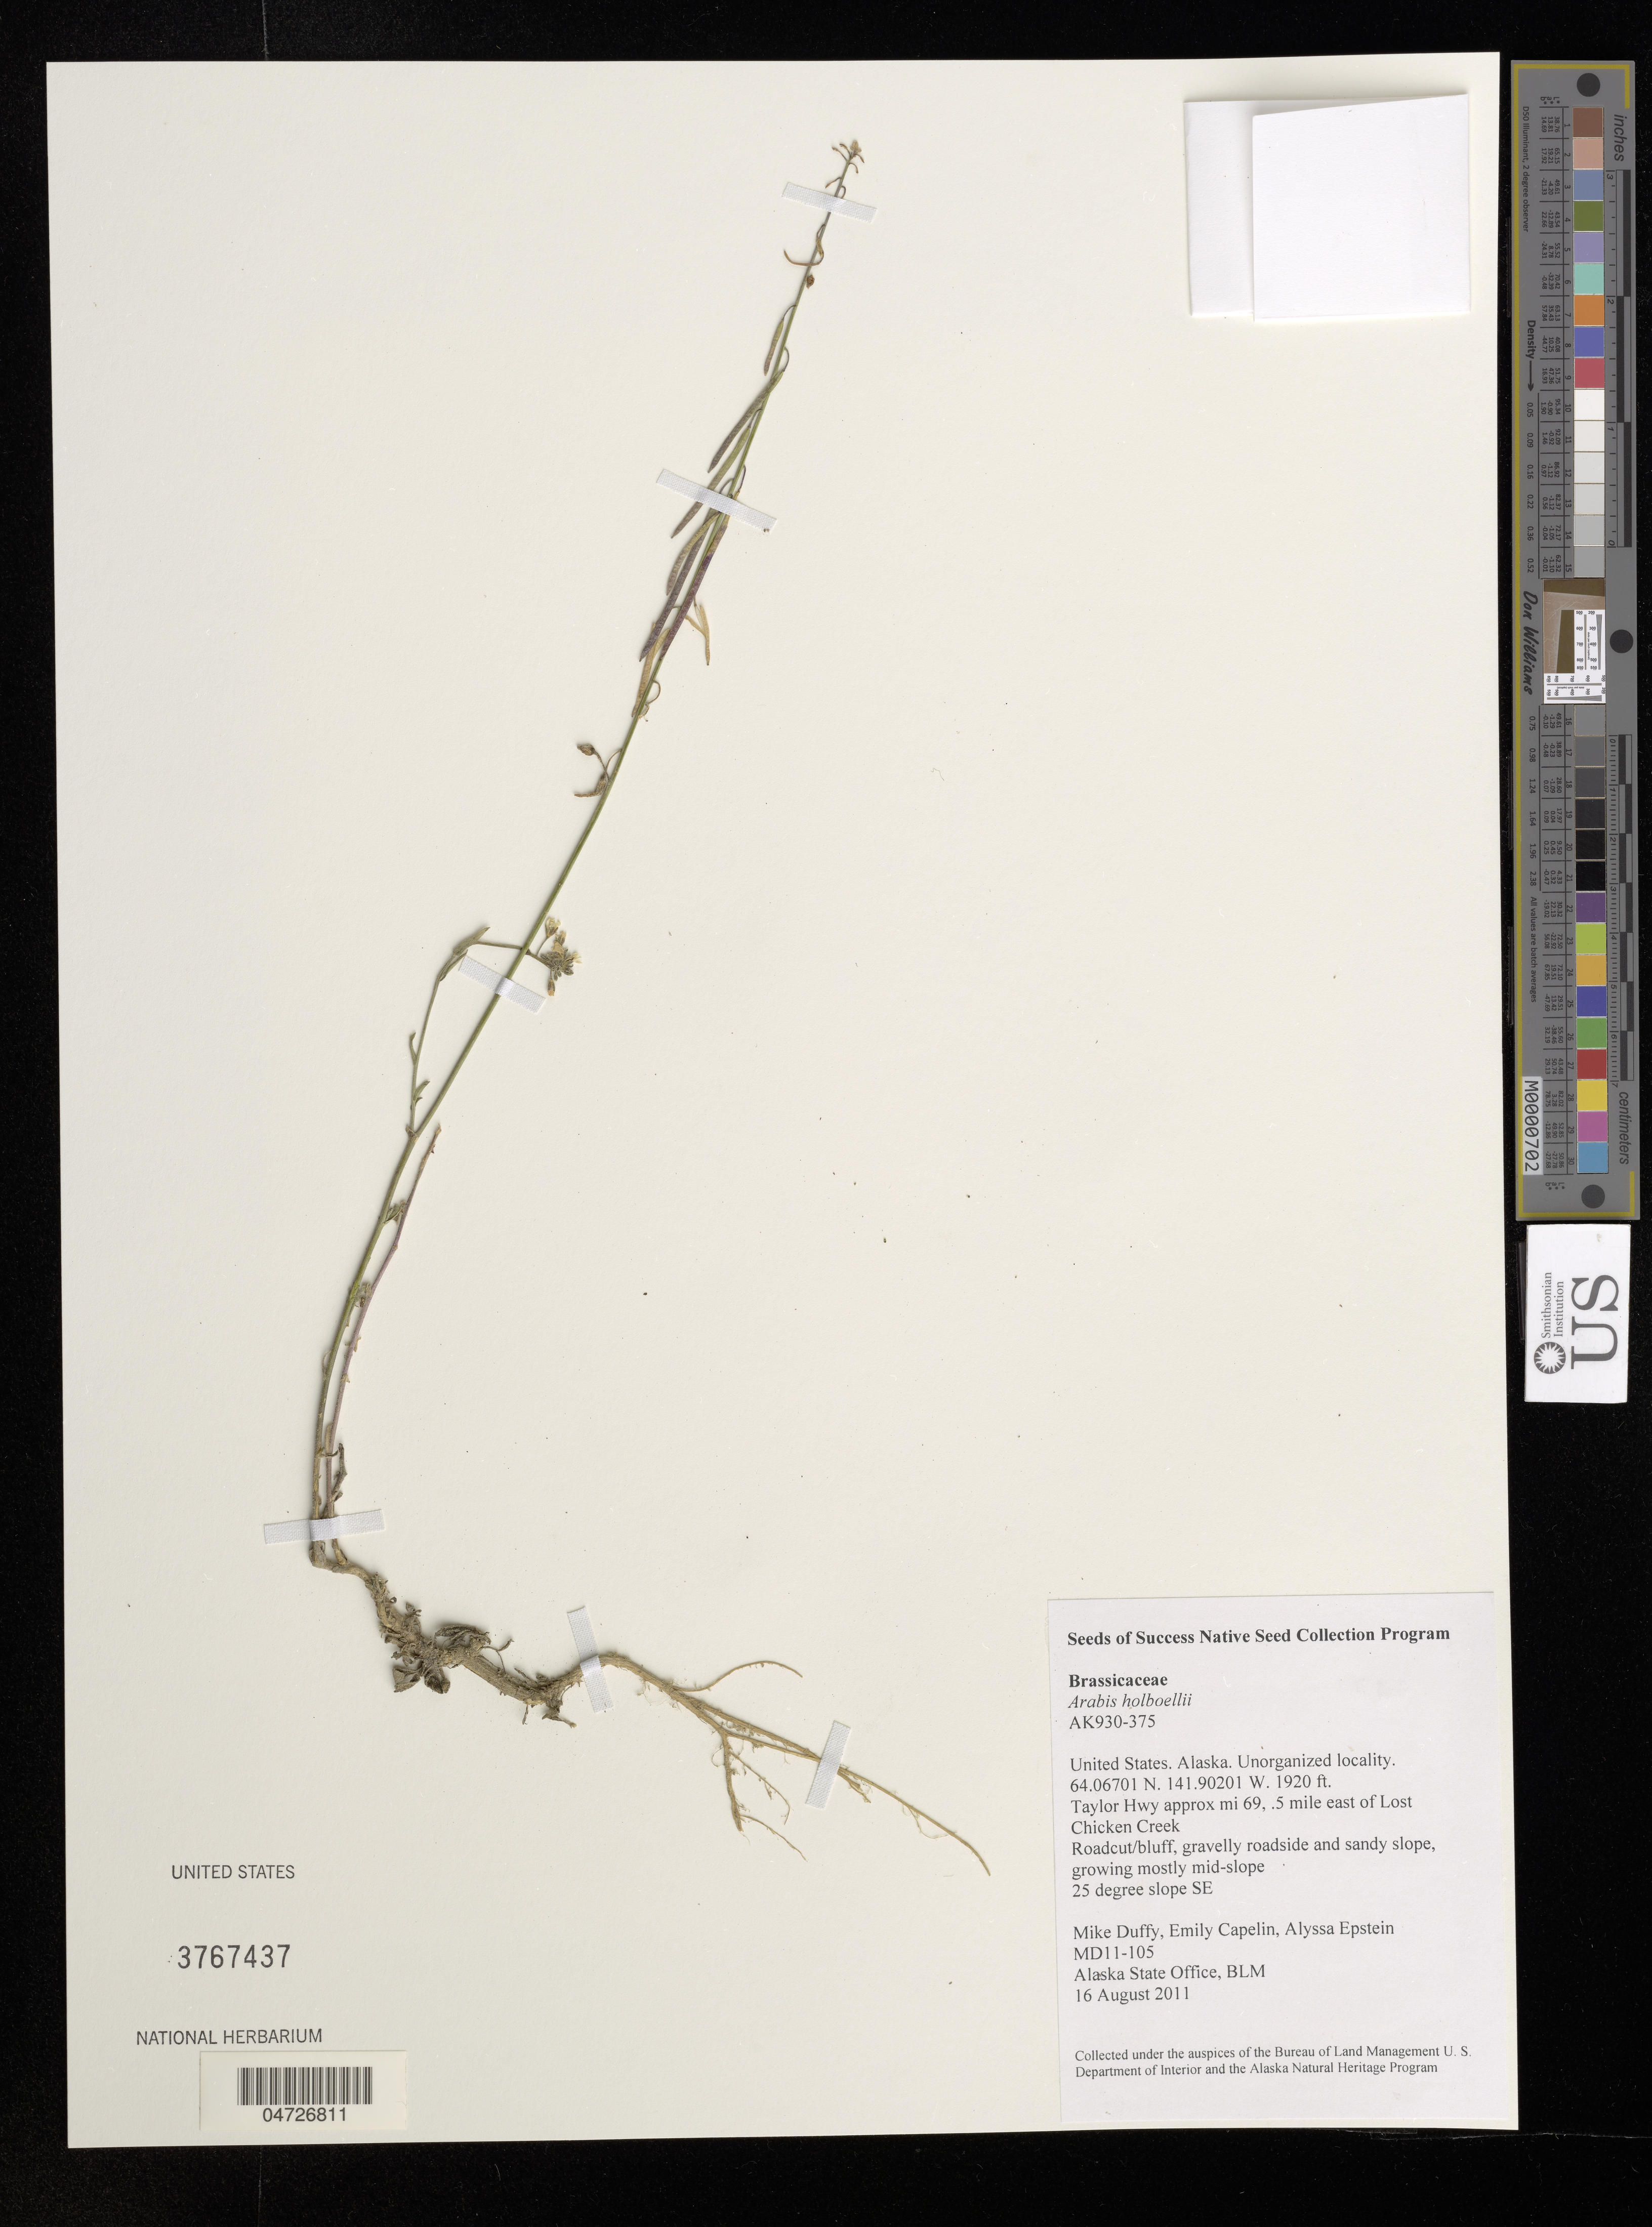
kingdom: Plantae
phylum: Tracheophyta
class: Magnoliopsida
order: Brassicales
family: Brassicaceae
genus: Arabis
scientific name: Arabis holboellii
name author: Hornem.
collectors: M. Duffy, E. Capelin & A. Epstein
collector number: MD11-105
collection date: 2011-08-16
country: United States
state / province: Alaska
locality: Unorganized locality. Taylor Hwy approx mi 69, .5 mile east of Lost Chicken Creek.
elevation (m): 585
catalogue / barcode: US 3767437